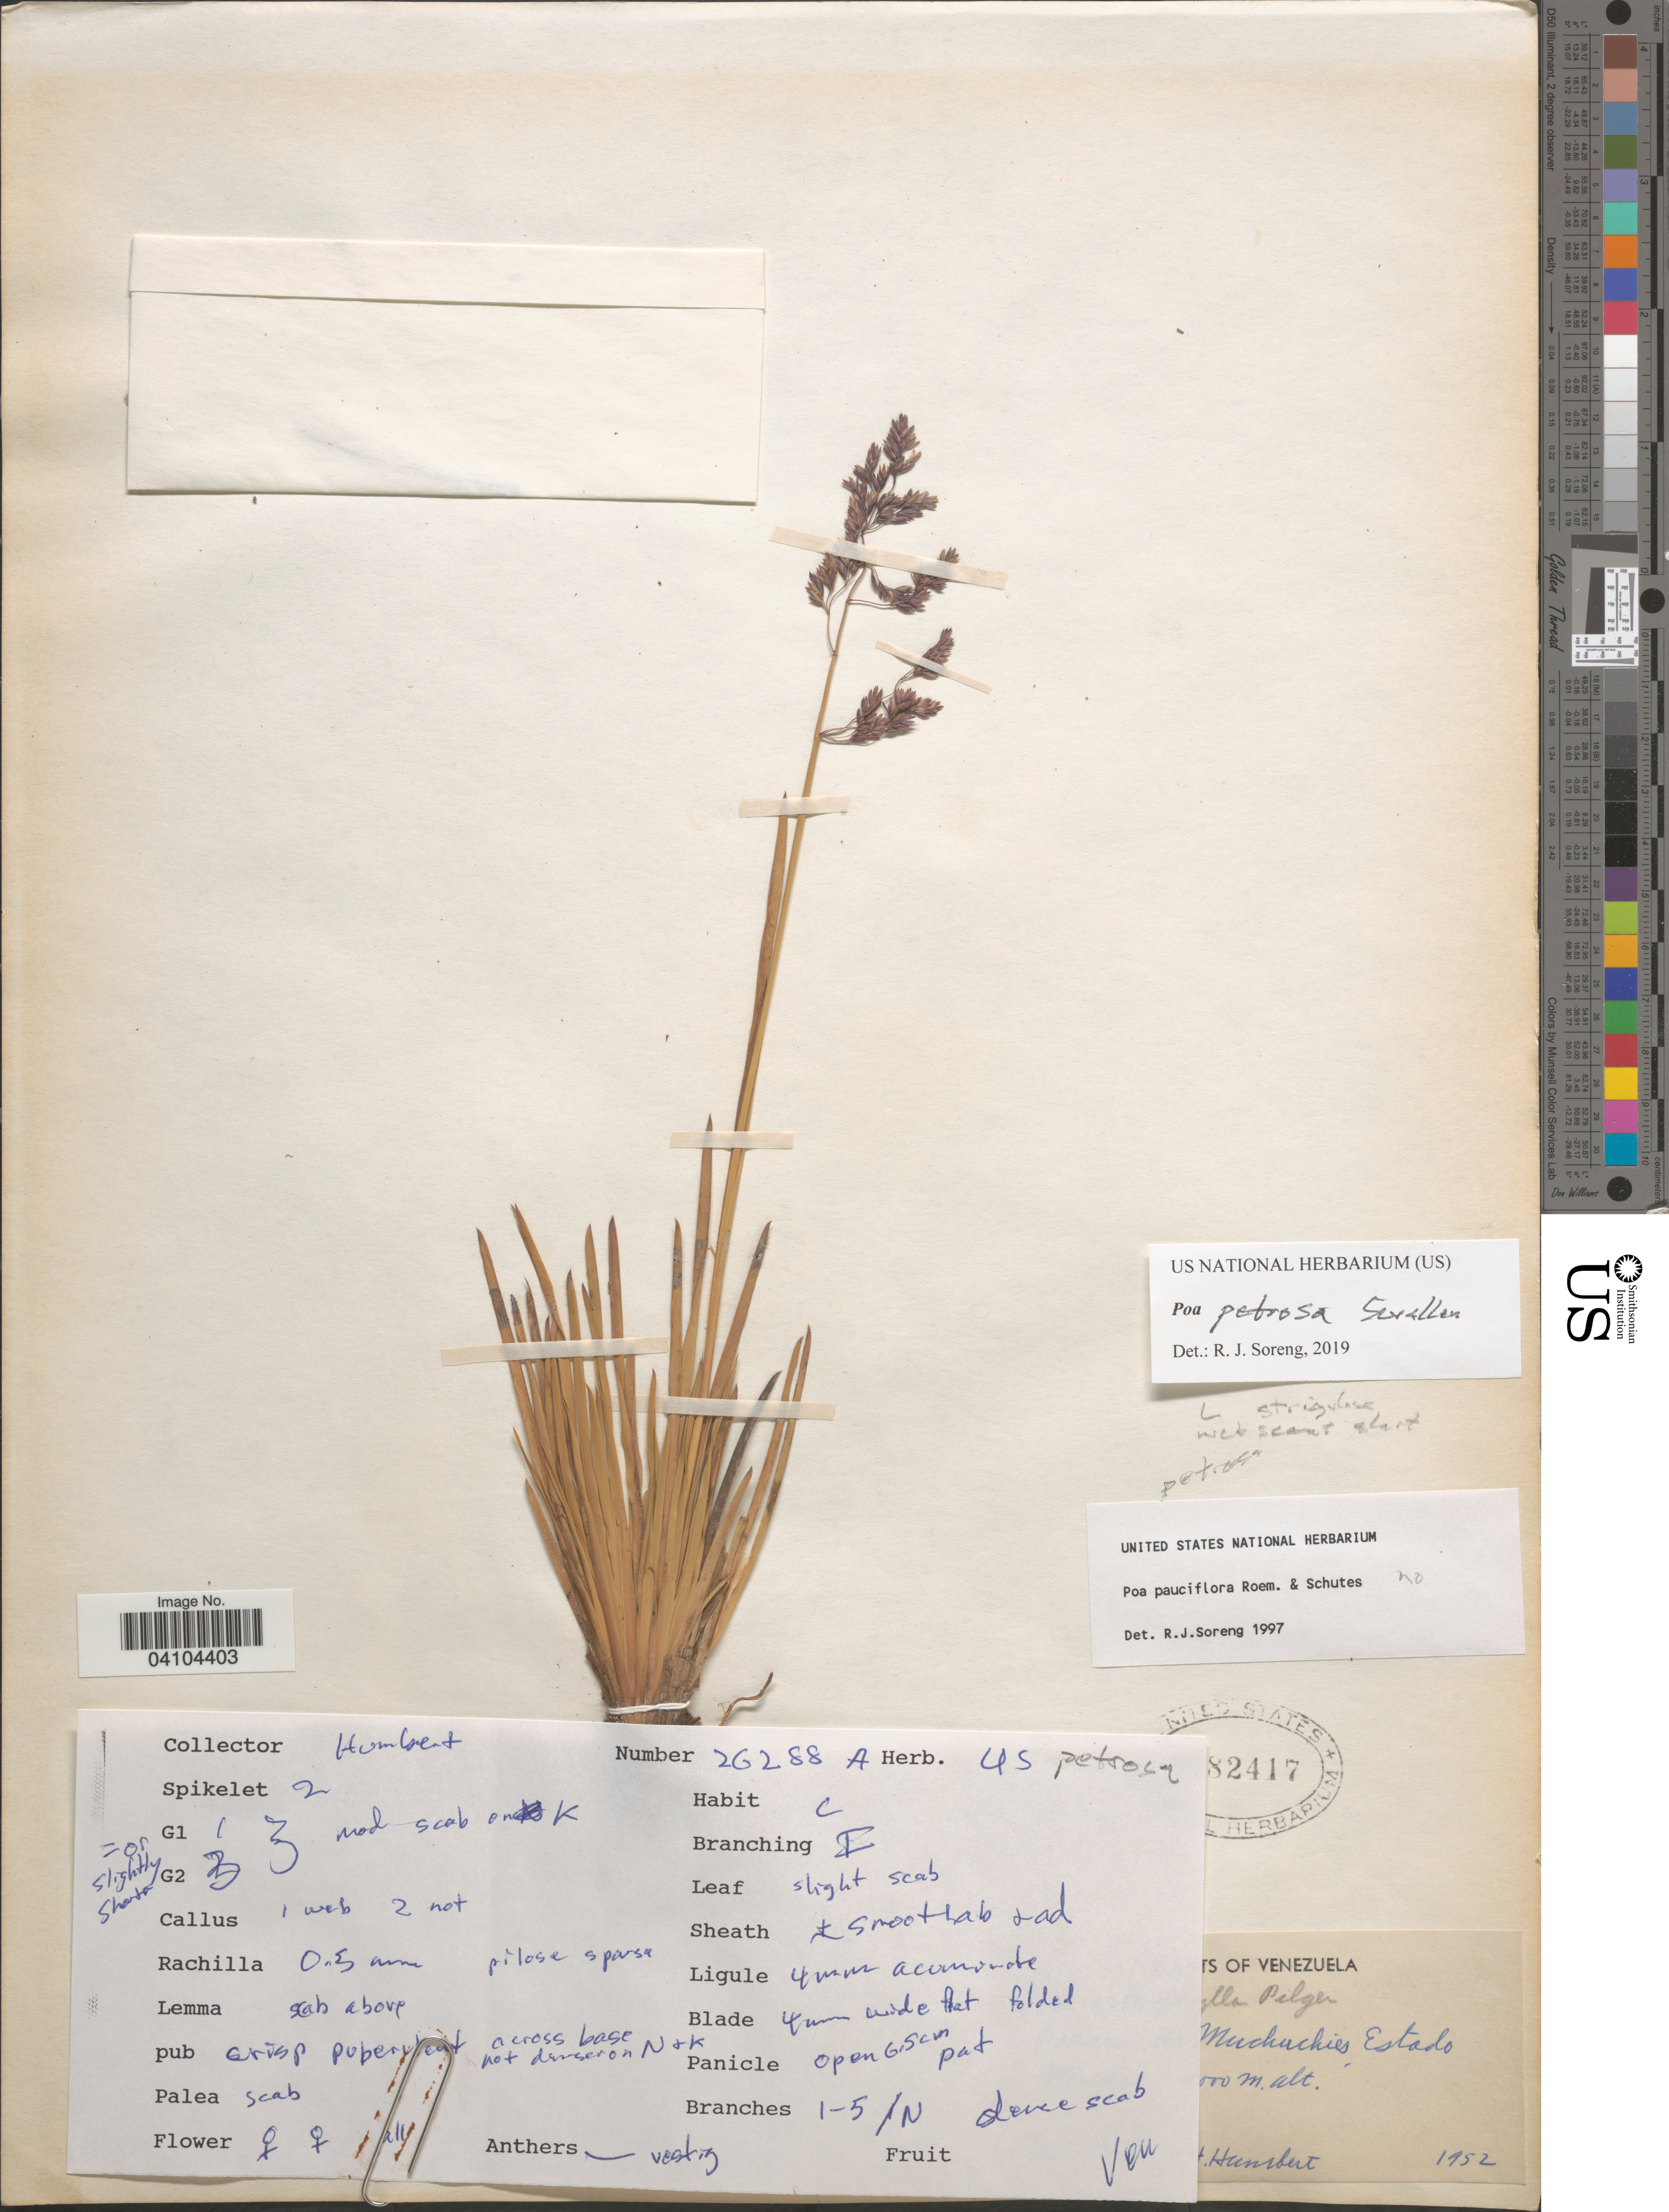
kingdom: Plantae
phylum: Tracheophyta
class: Liliopsida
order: Poales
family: Poaceae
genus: Poa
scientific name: Poa petrosa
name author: Swallen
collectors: H. Humbert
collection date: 1952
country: Venezuela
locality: [illegible text] Muchuchies Estado [illegible text].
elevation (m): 1000